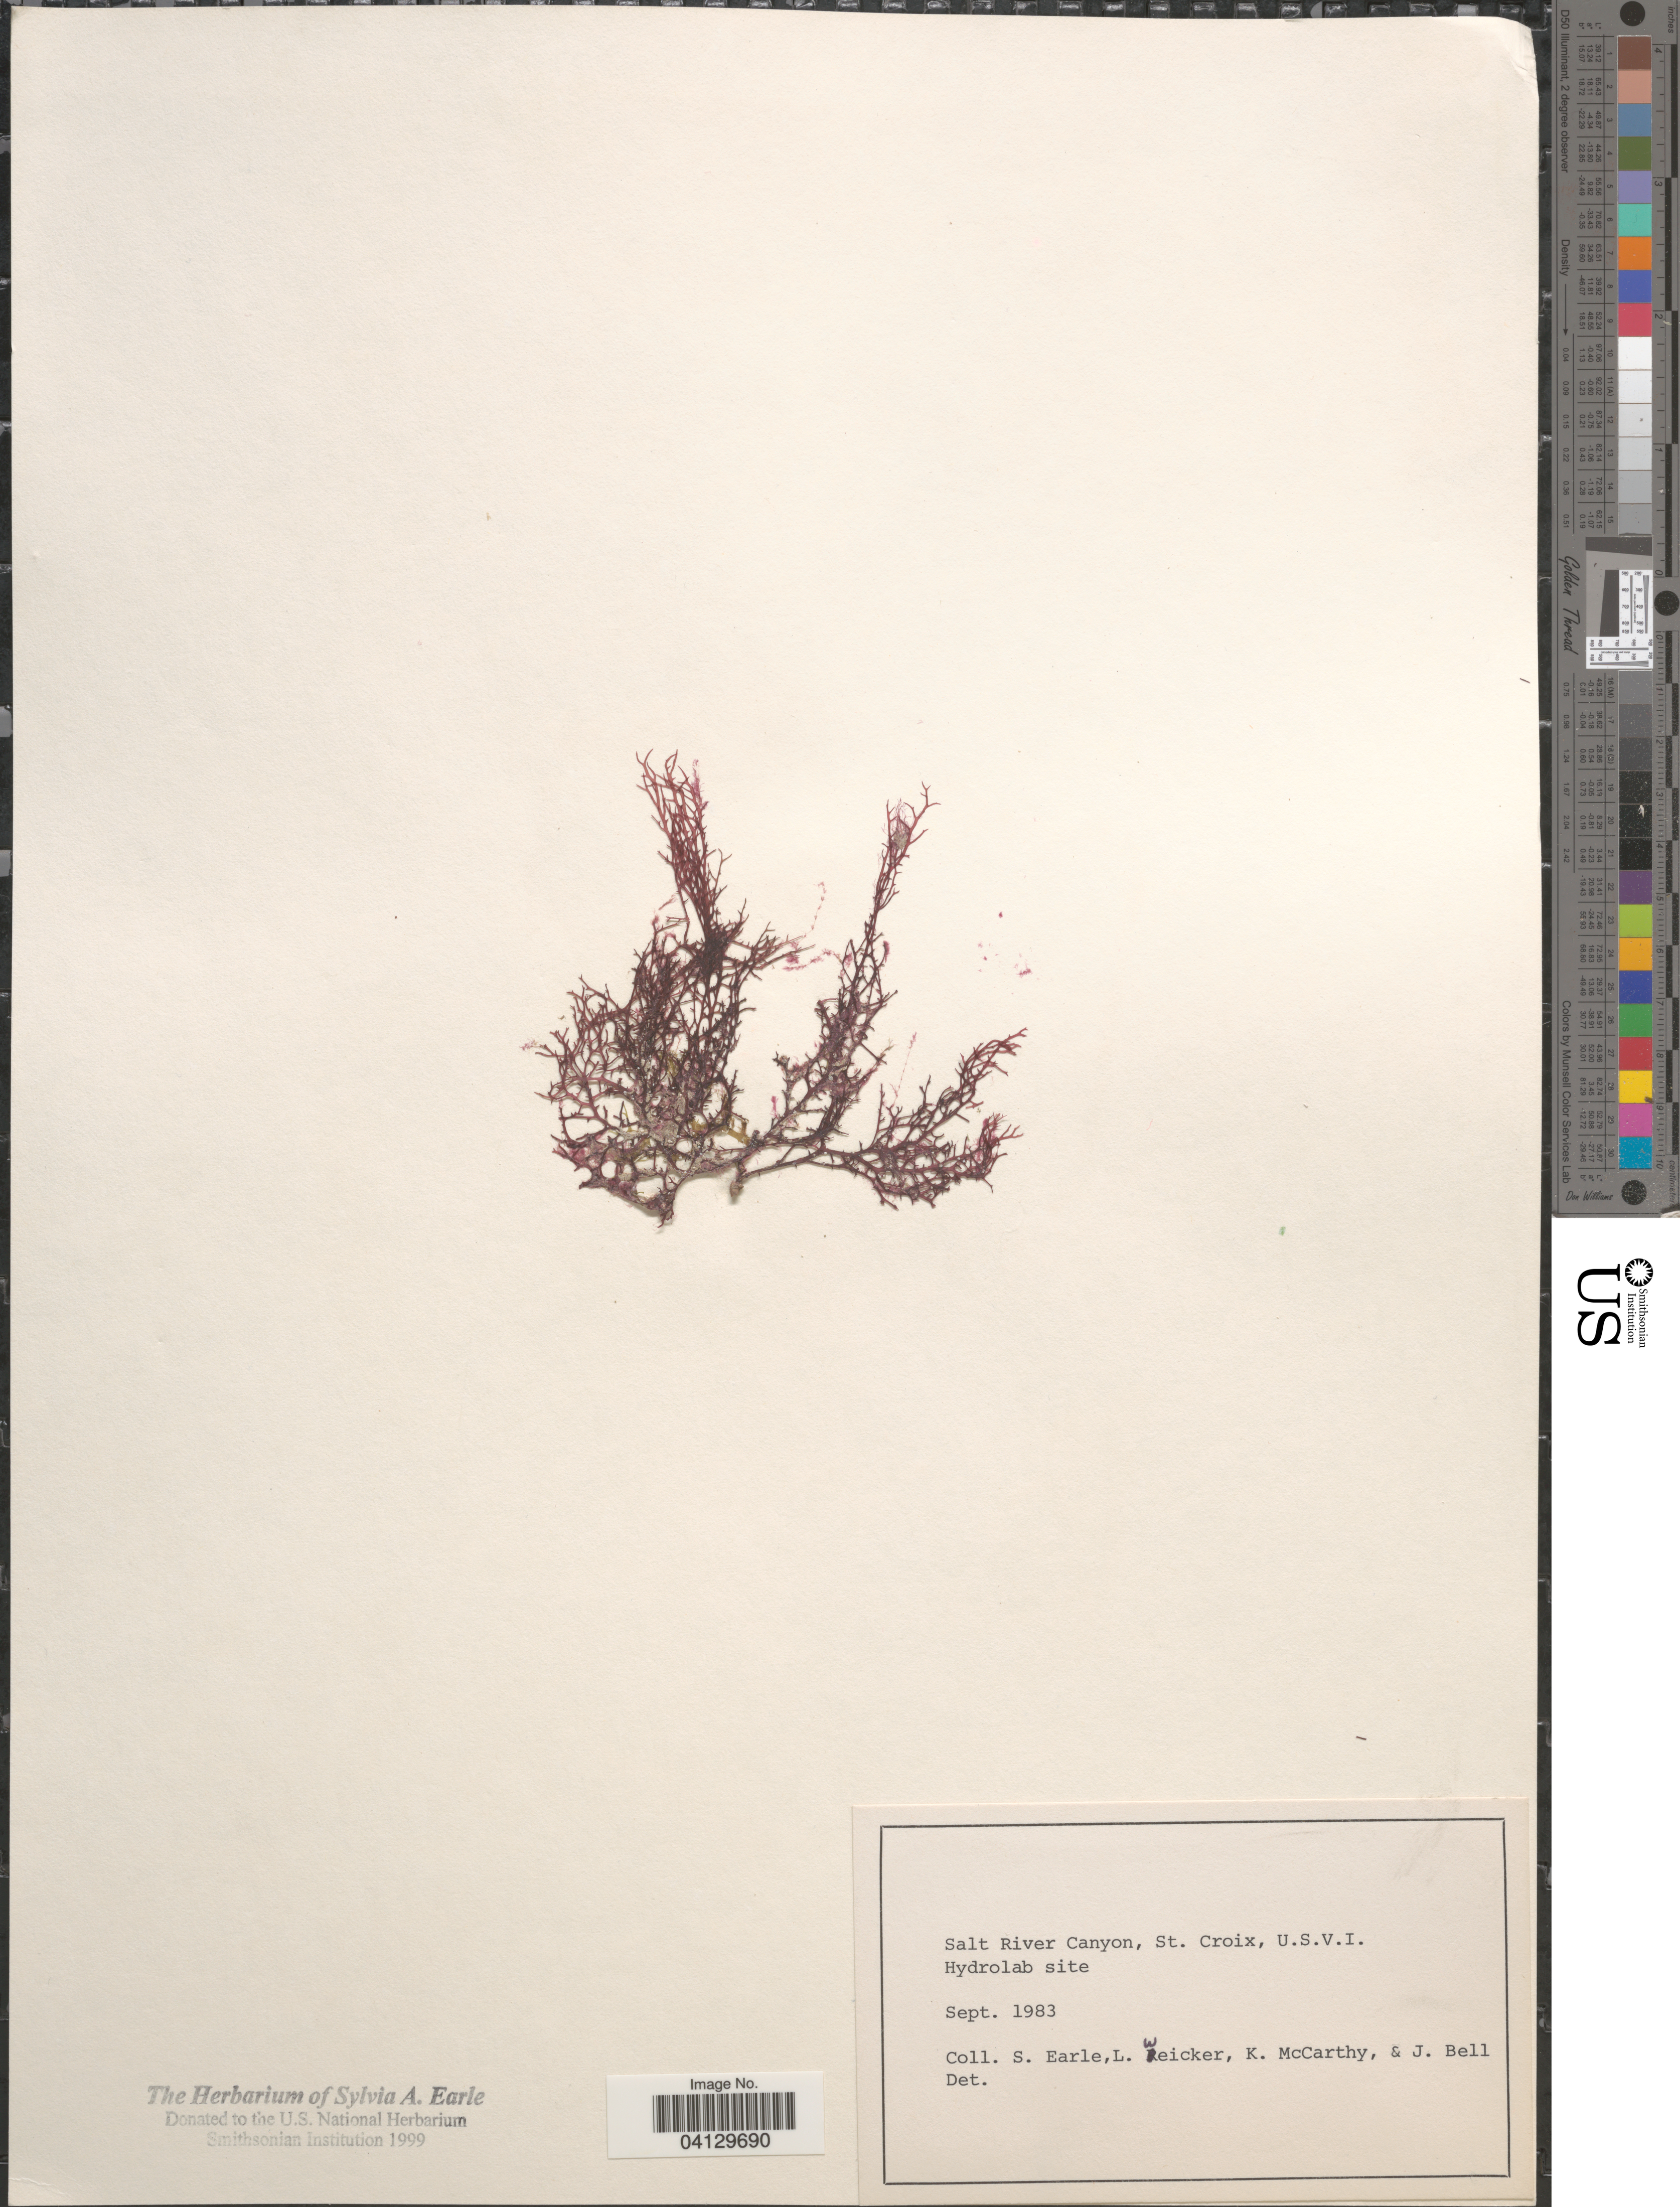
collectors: S. A. Earle, L. Weicker, K. McCarthy & J. Bell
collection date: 1983-09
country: U.S. Virgin Islands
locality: Salt River Canyon, St. Croix. Hydrolab site.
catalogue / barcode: US 328731